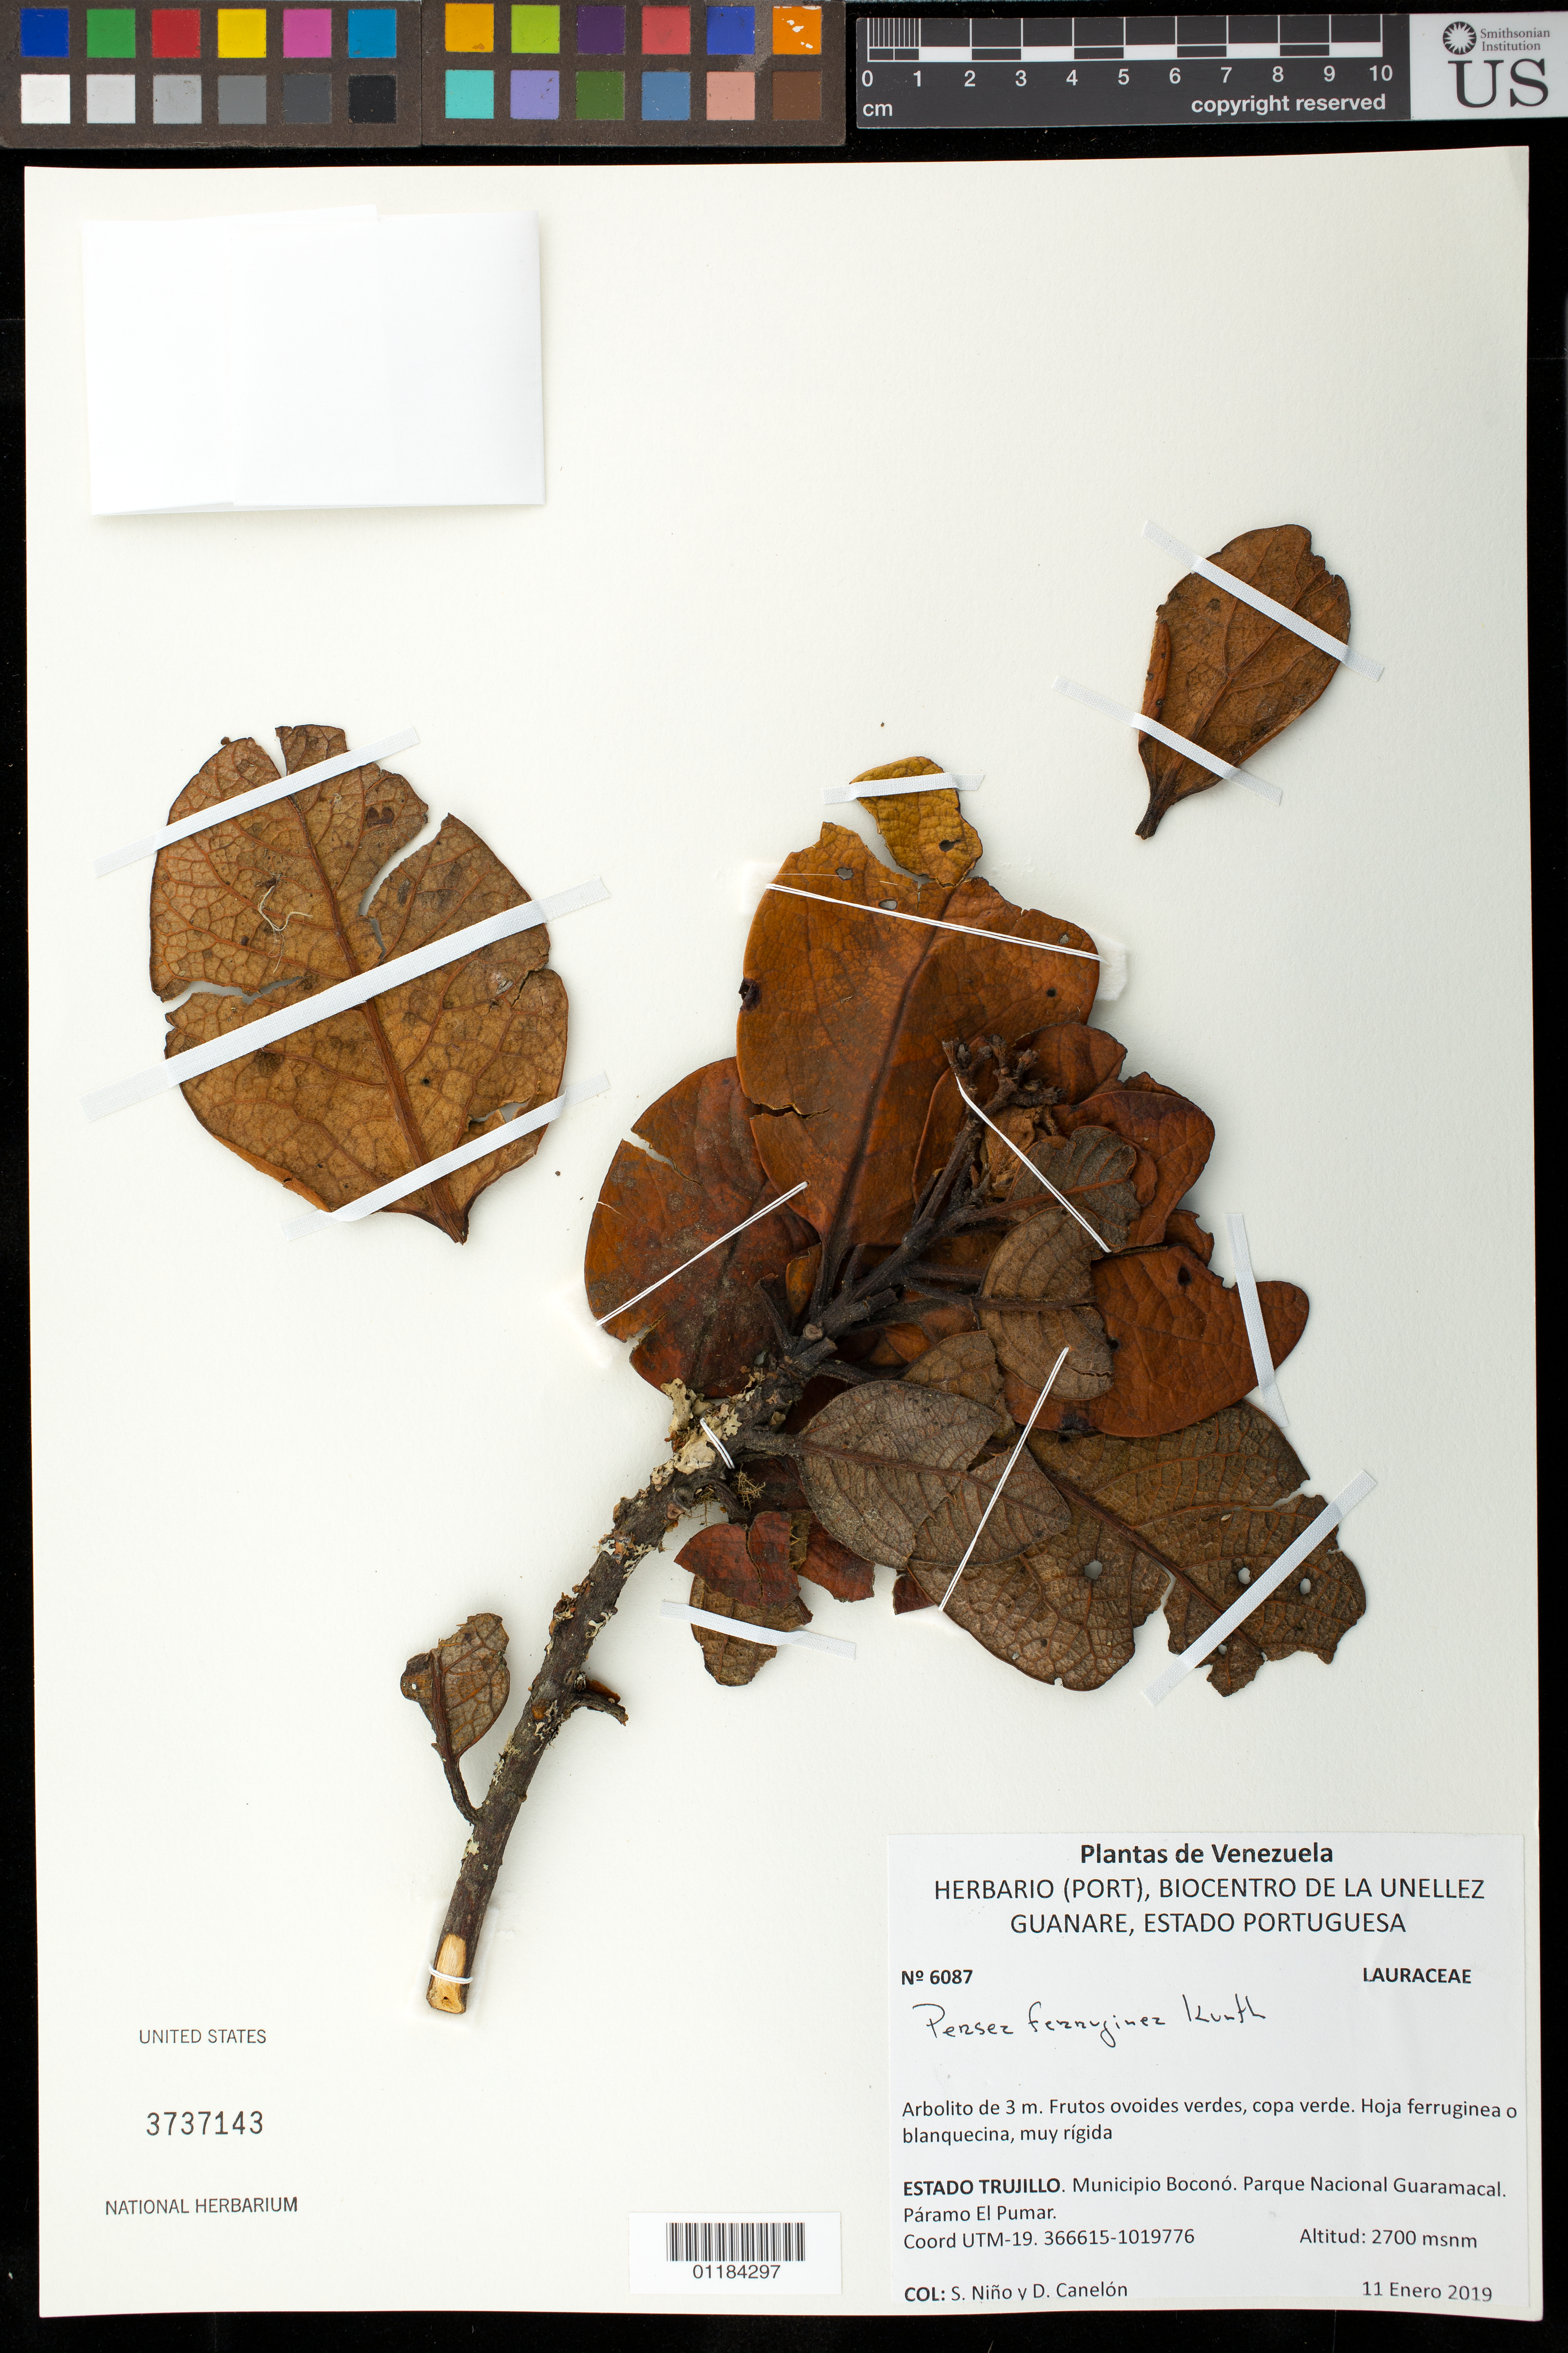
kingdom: Plantae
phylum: Tracheophyta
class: Magnoliopsida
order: Laurales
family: Lauraceae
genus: Persea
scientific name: Persea ferruginea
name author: Kunth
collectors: S. M. Niño & D. Canelón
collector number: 6087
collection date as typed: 11 Enero 2019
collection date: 2019-01-11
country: Venezuela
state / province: Trujillo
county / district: Boconó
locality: Parque Nacional Guaramacal. Paramo El Pumar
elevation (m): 2700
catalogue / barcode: US 3737143